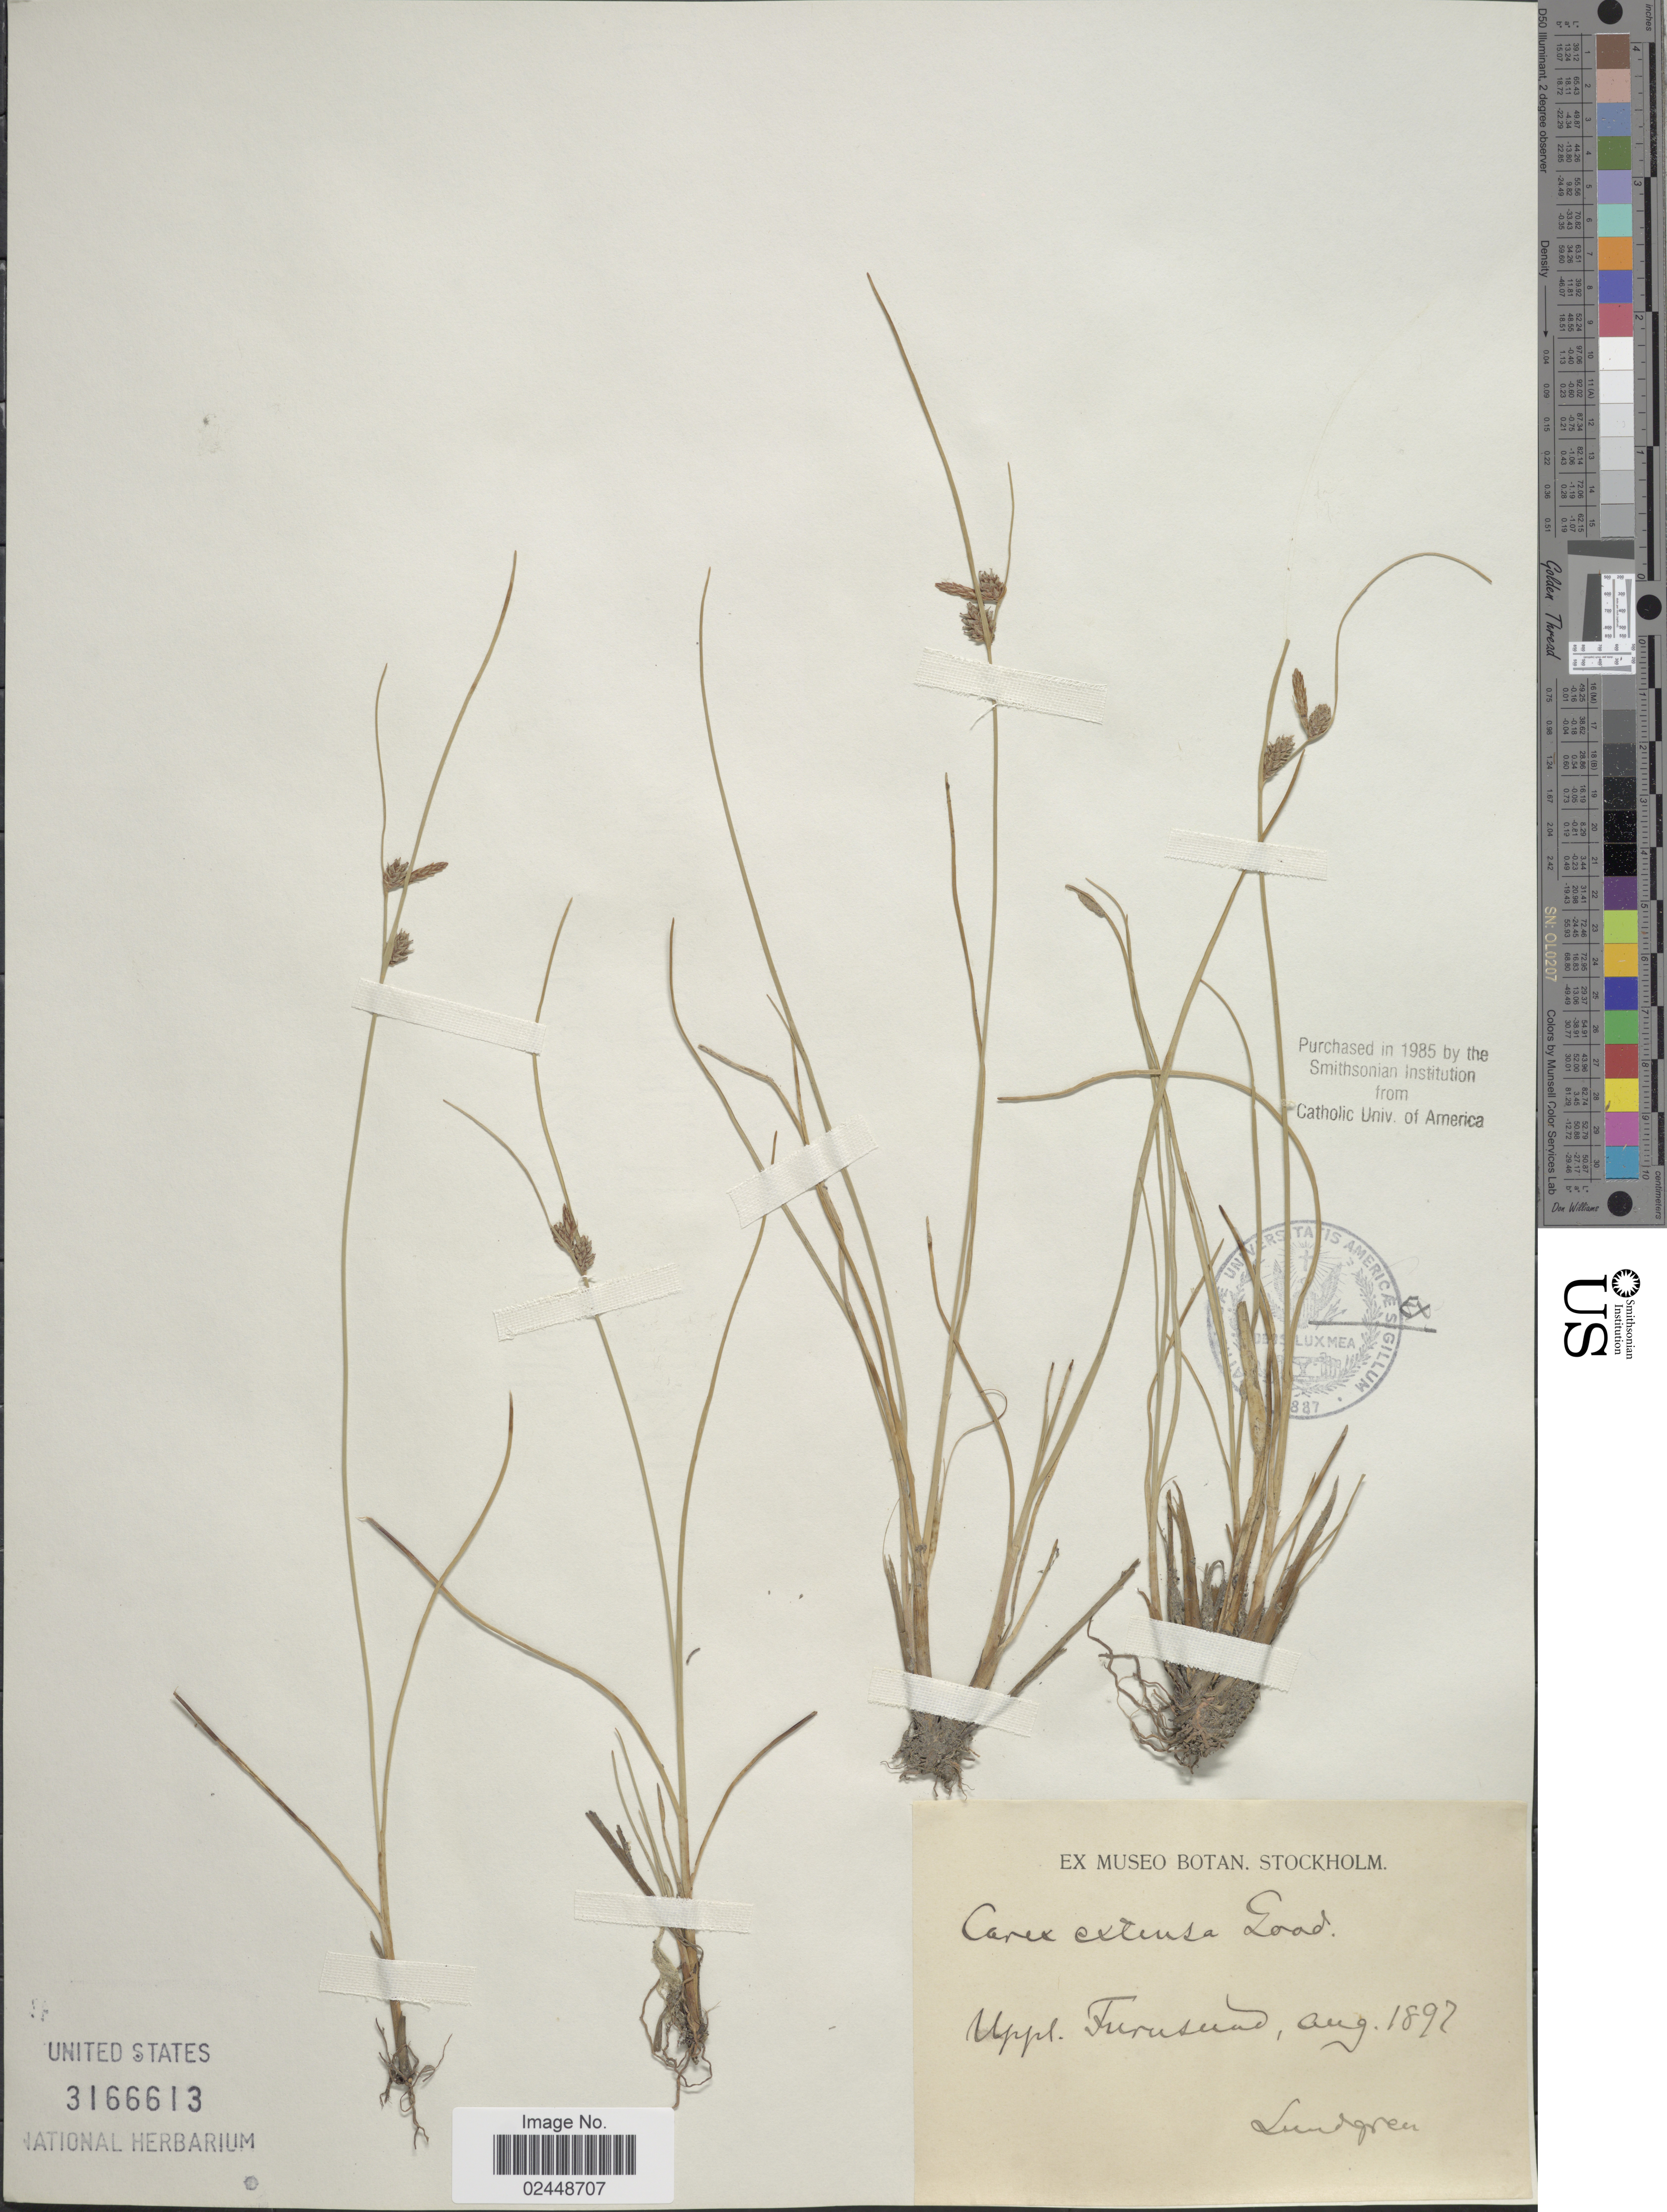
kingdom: Plantae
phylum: Tracheophyta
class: Liliopsida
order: Poales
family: Cyperaceae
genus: Carex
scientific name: Carex extensa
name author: Gooden.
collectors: Lundgren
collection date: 1897-08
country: Sweden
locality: Uppl. Furusund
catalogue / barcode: US 3166613